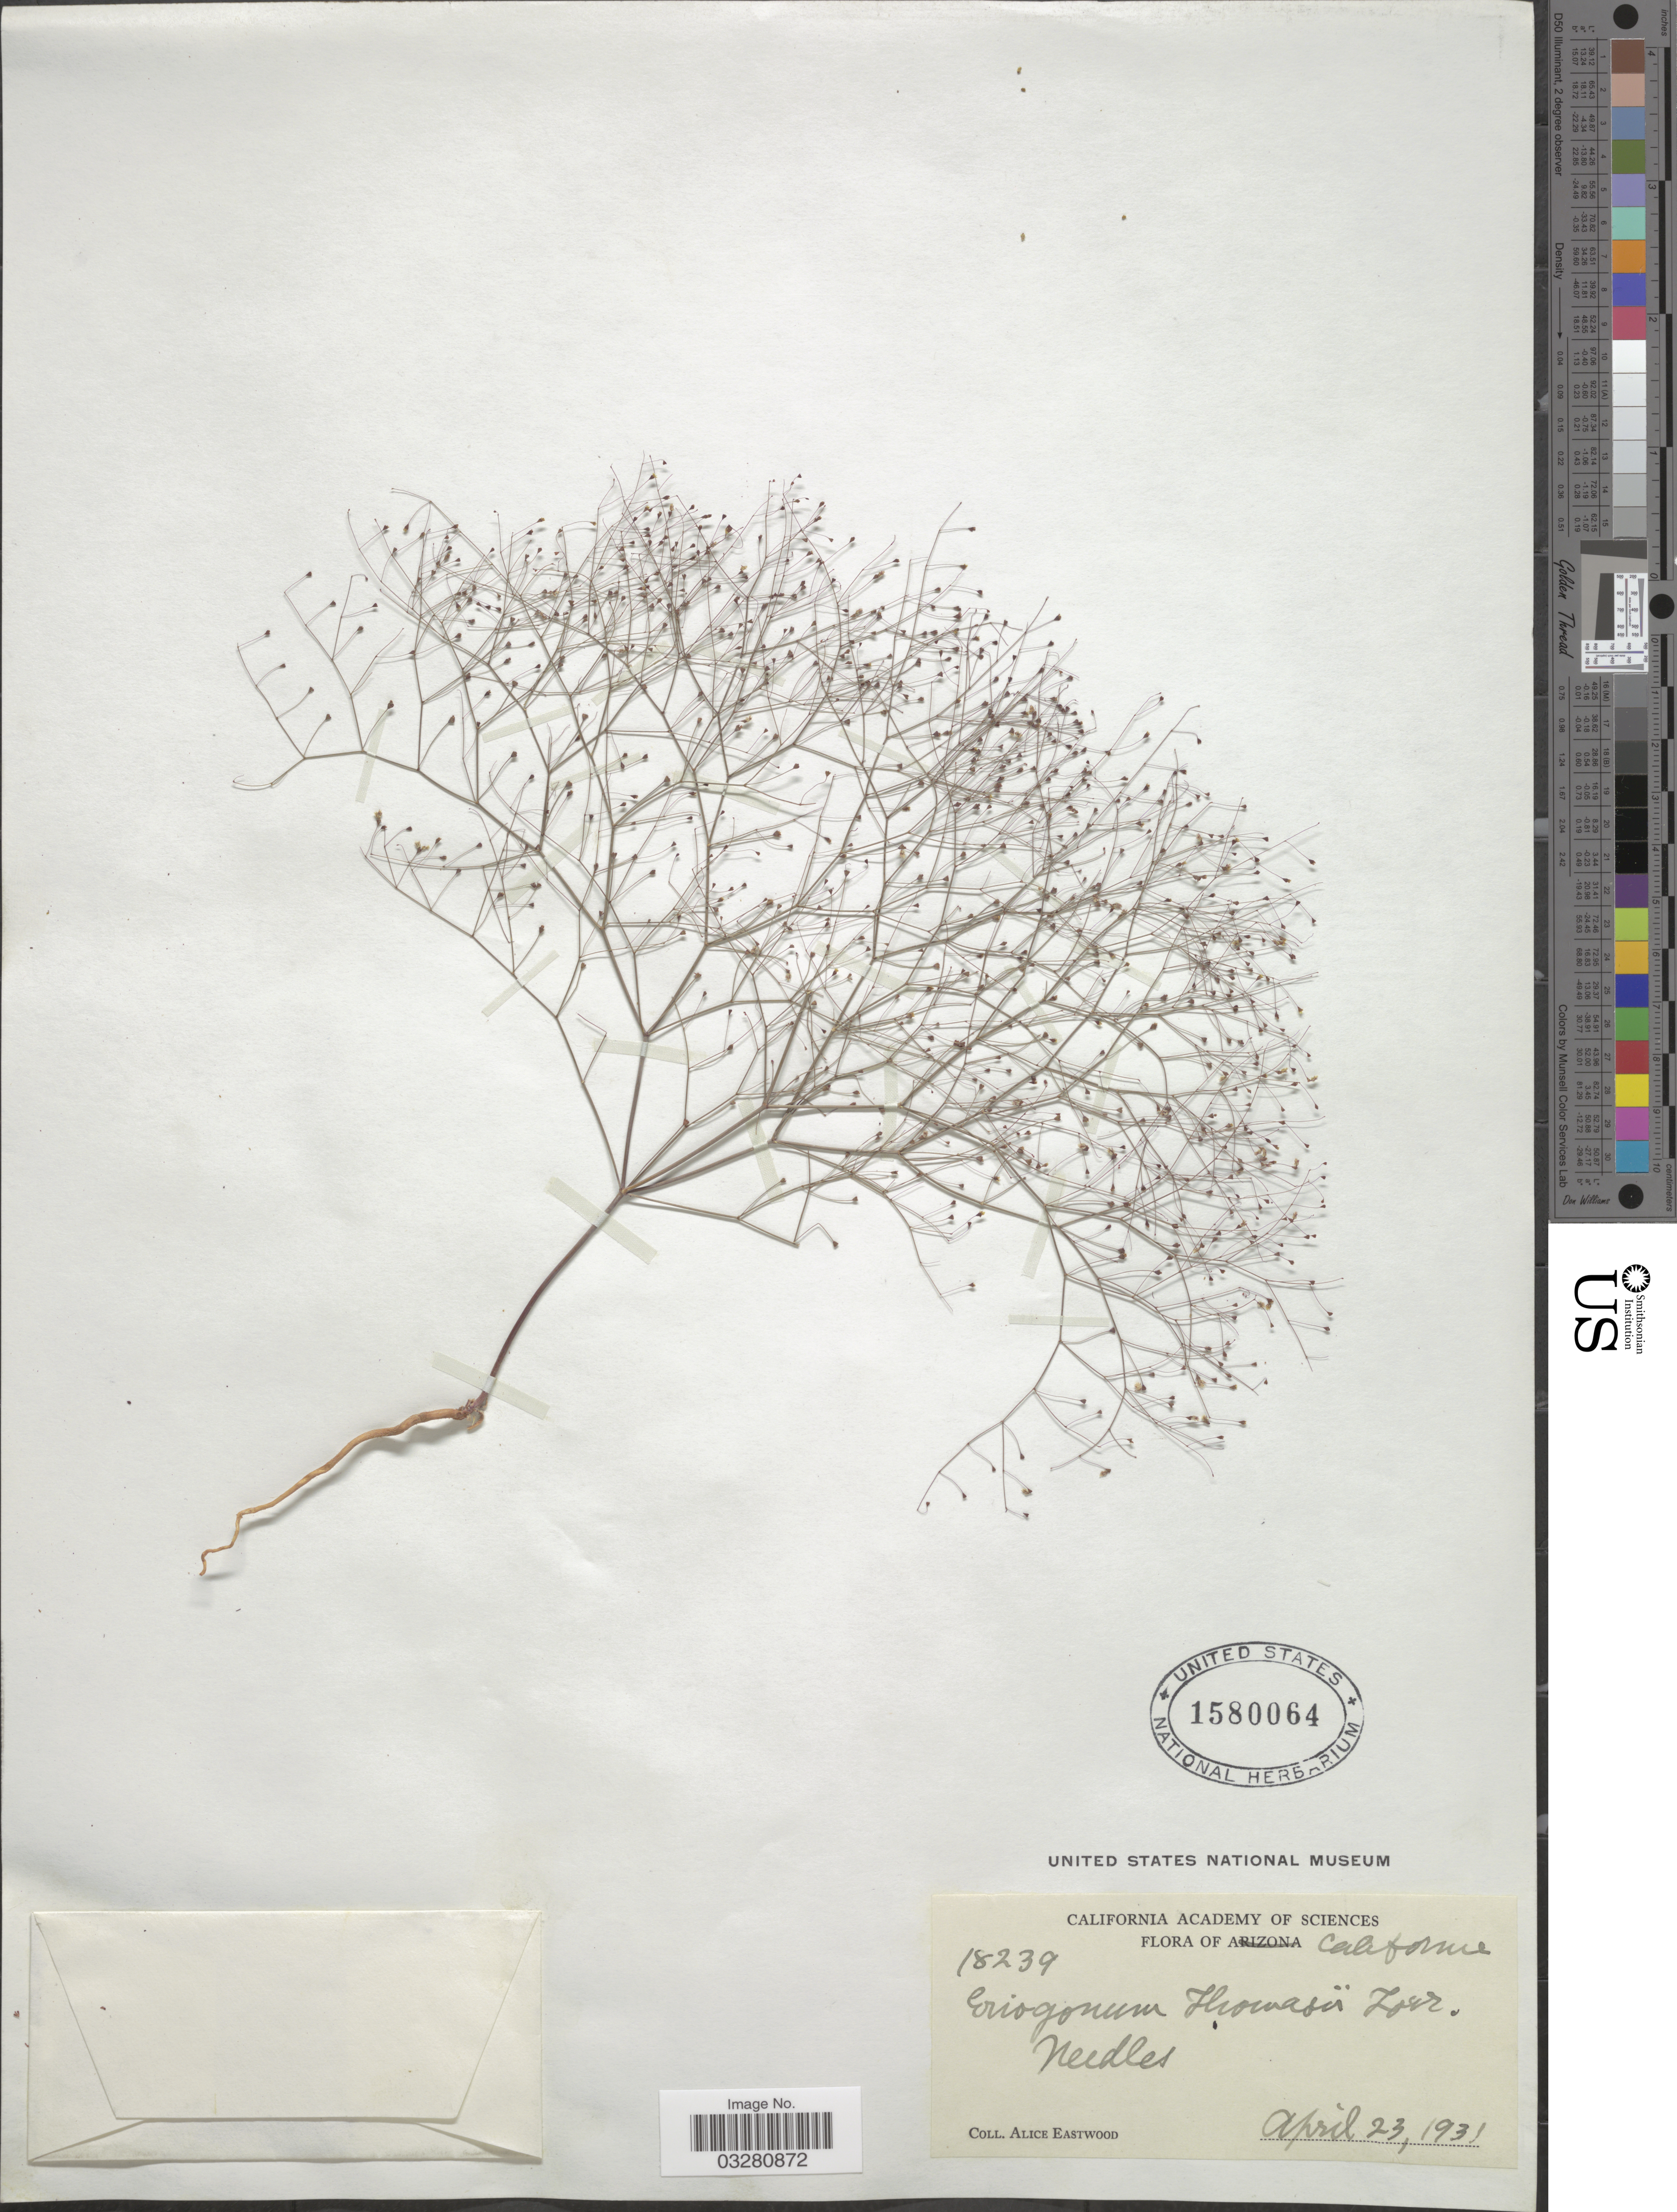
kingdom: Plantae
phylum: Tracheophyta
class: Magnoliopsida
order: Caryophyllales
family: Polygonaceae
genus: Eriogonum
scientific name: Eriogonum thomasii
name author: Torr.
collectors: A. Eastwood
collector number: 18239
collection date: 1931-04-23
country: United States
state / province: California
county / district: San Bernardino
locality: Needles.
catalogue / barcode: US 1580064